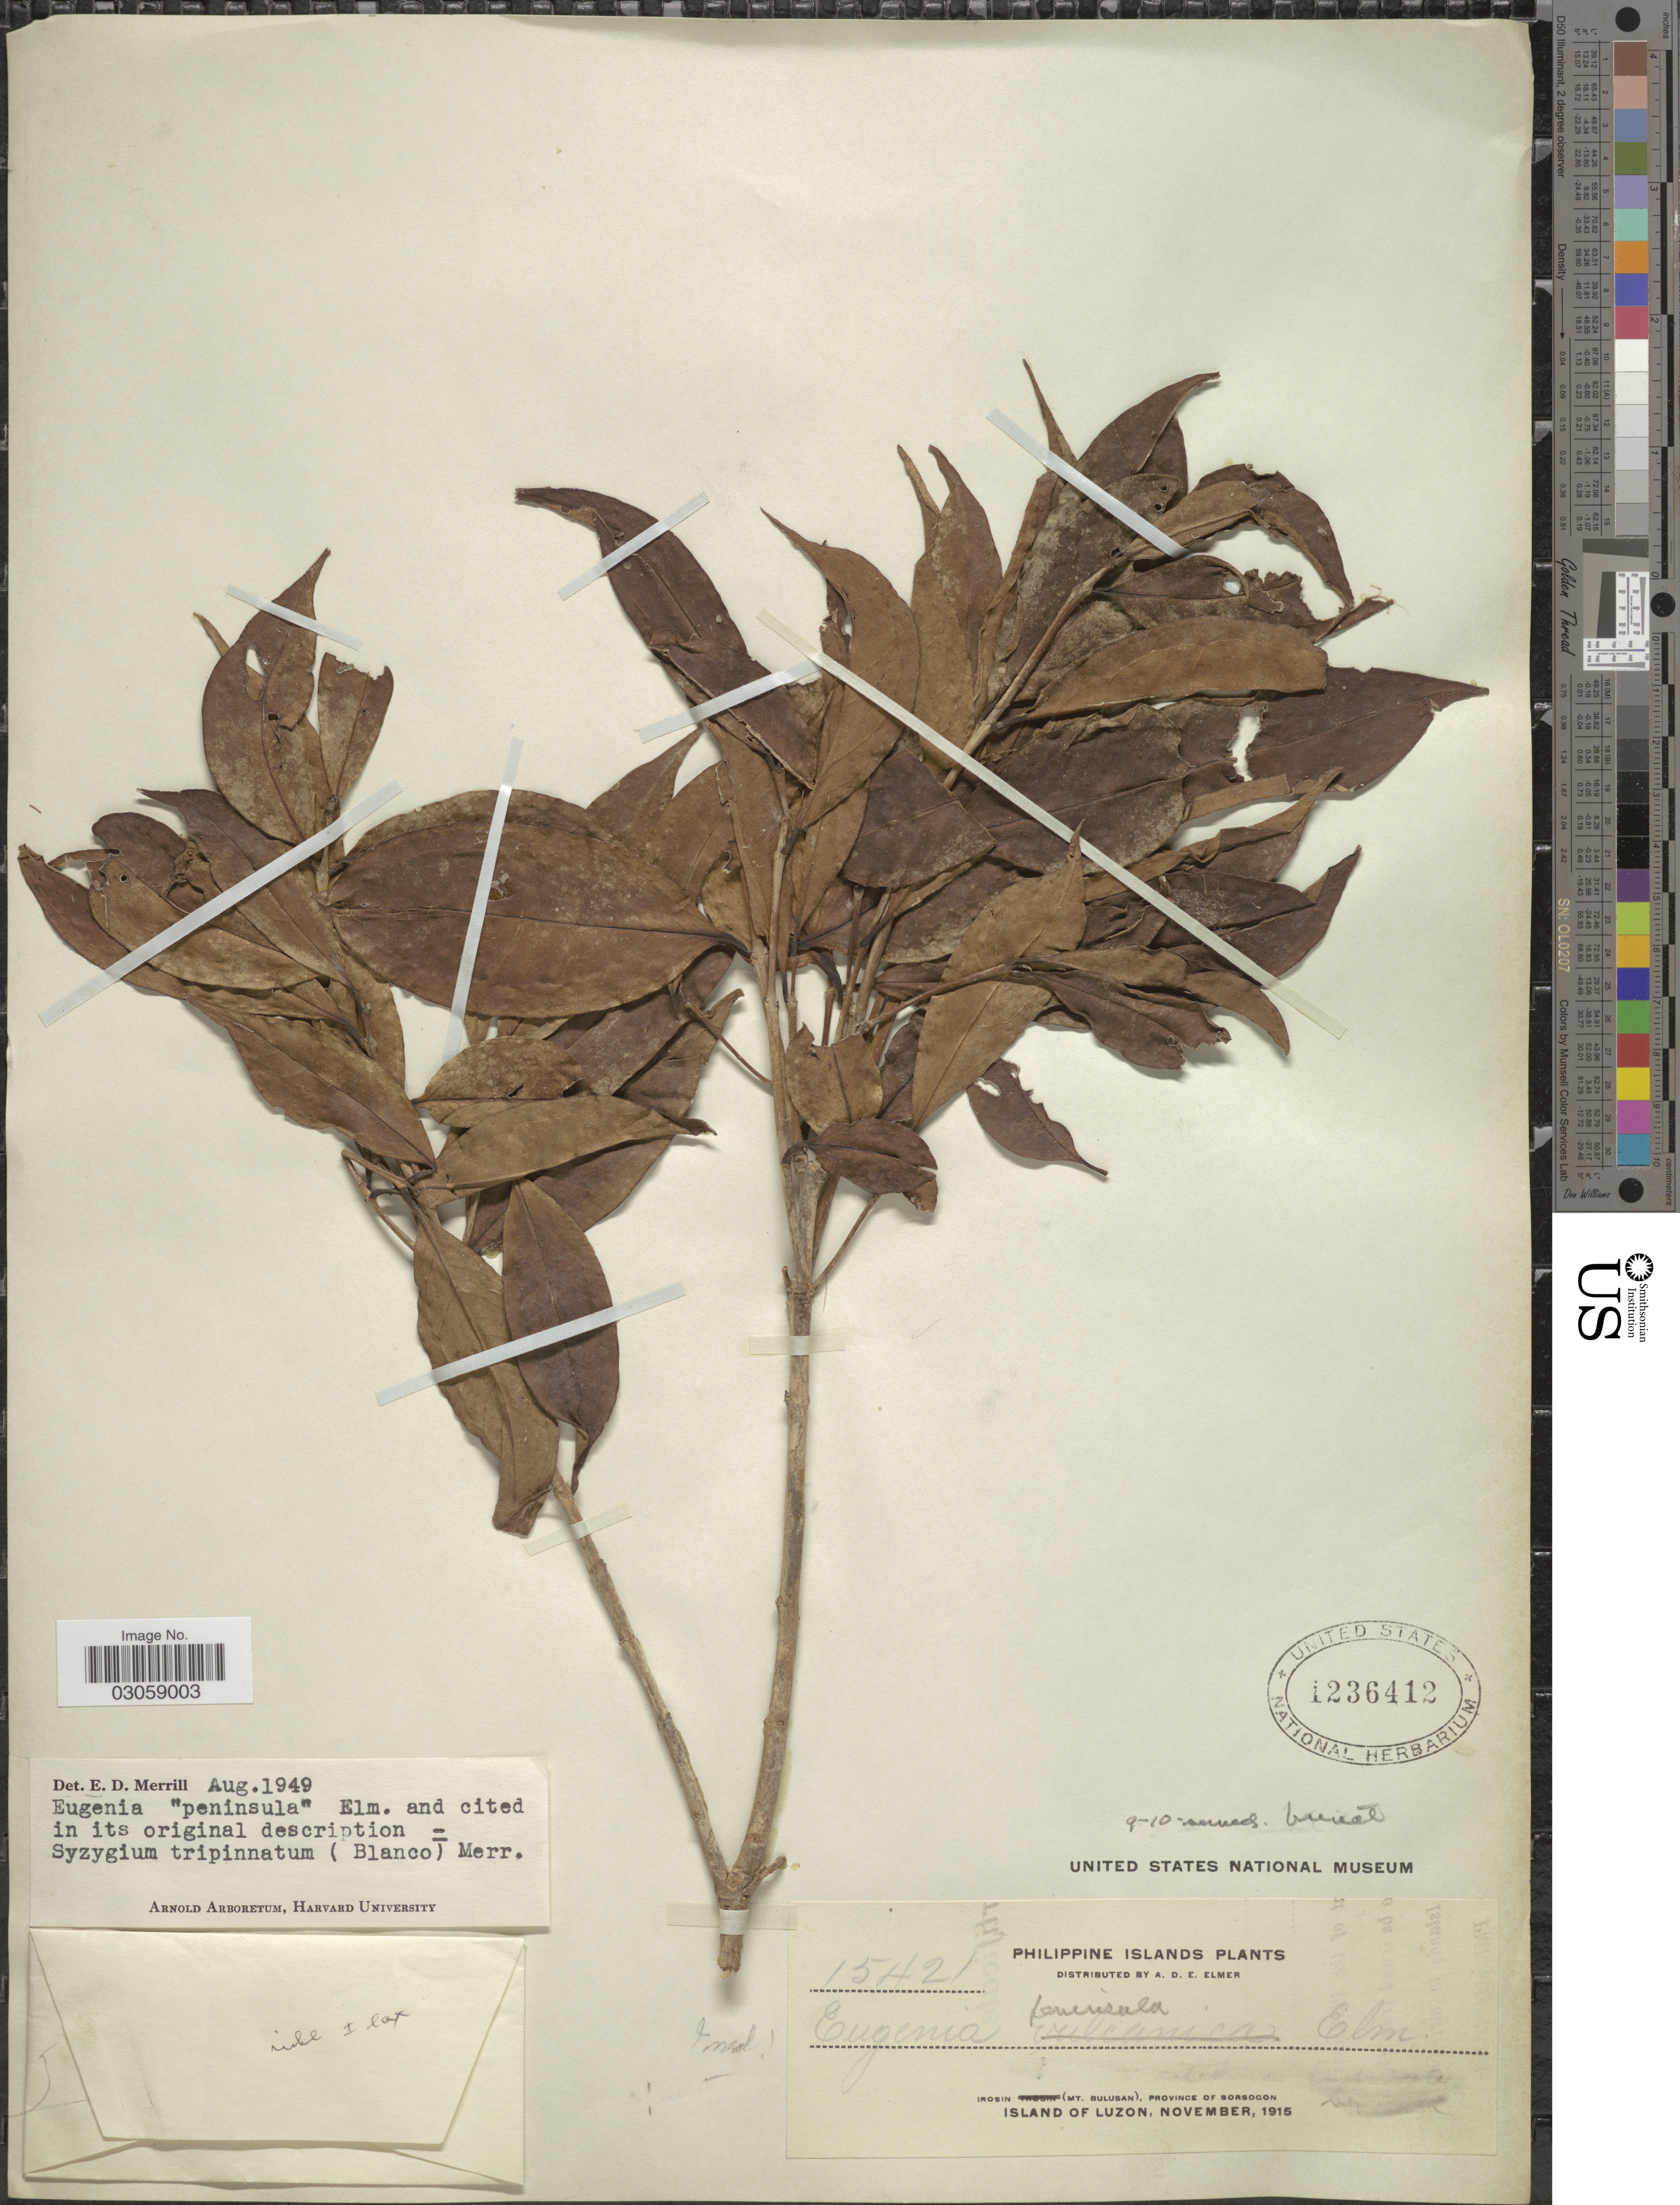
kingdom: Plantae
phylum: Tracheophyta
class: Magnoliopsida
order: Myrtales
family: Myrtaceae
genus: Syzygium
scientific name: Syzygium tripinnatum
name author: (Blanco) Merr.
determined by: Merrill, Elmer D.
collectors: A. D. E. Elmer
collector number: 15421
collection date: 1915-11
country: Philippines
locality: Philippine Islands, Irosin (Mt. Bulusan), Province of Sorsogon, Island of Luzon.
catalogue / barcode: US 1236412